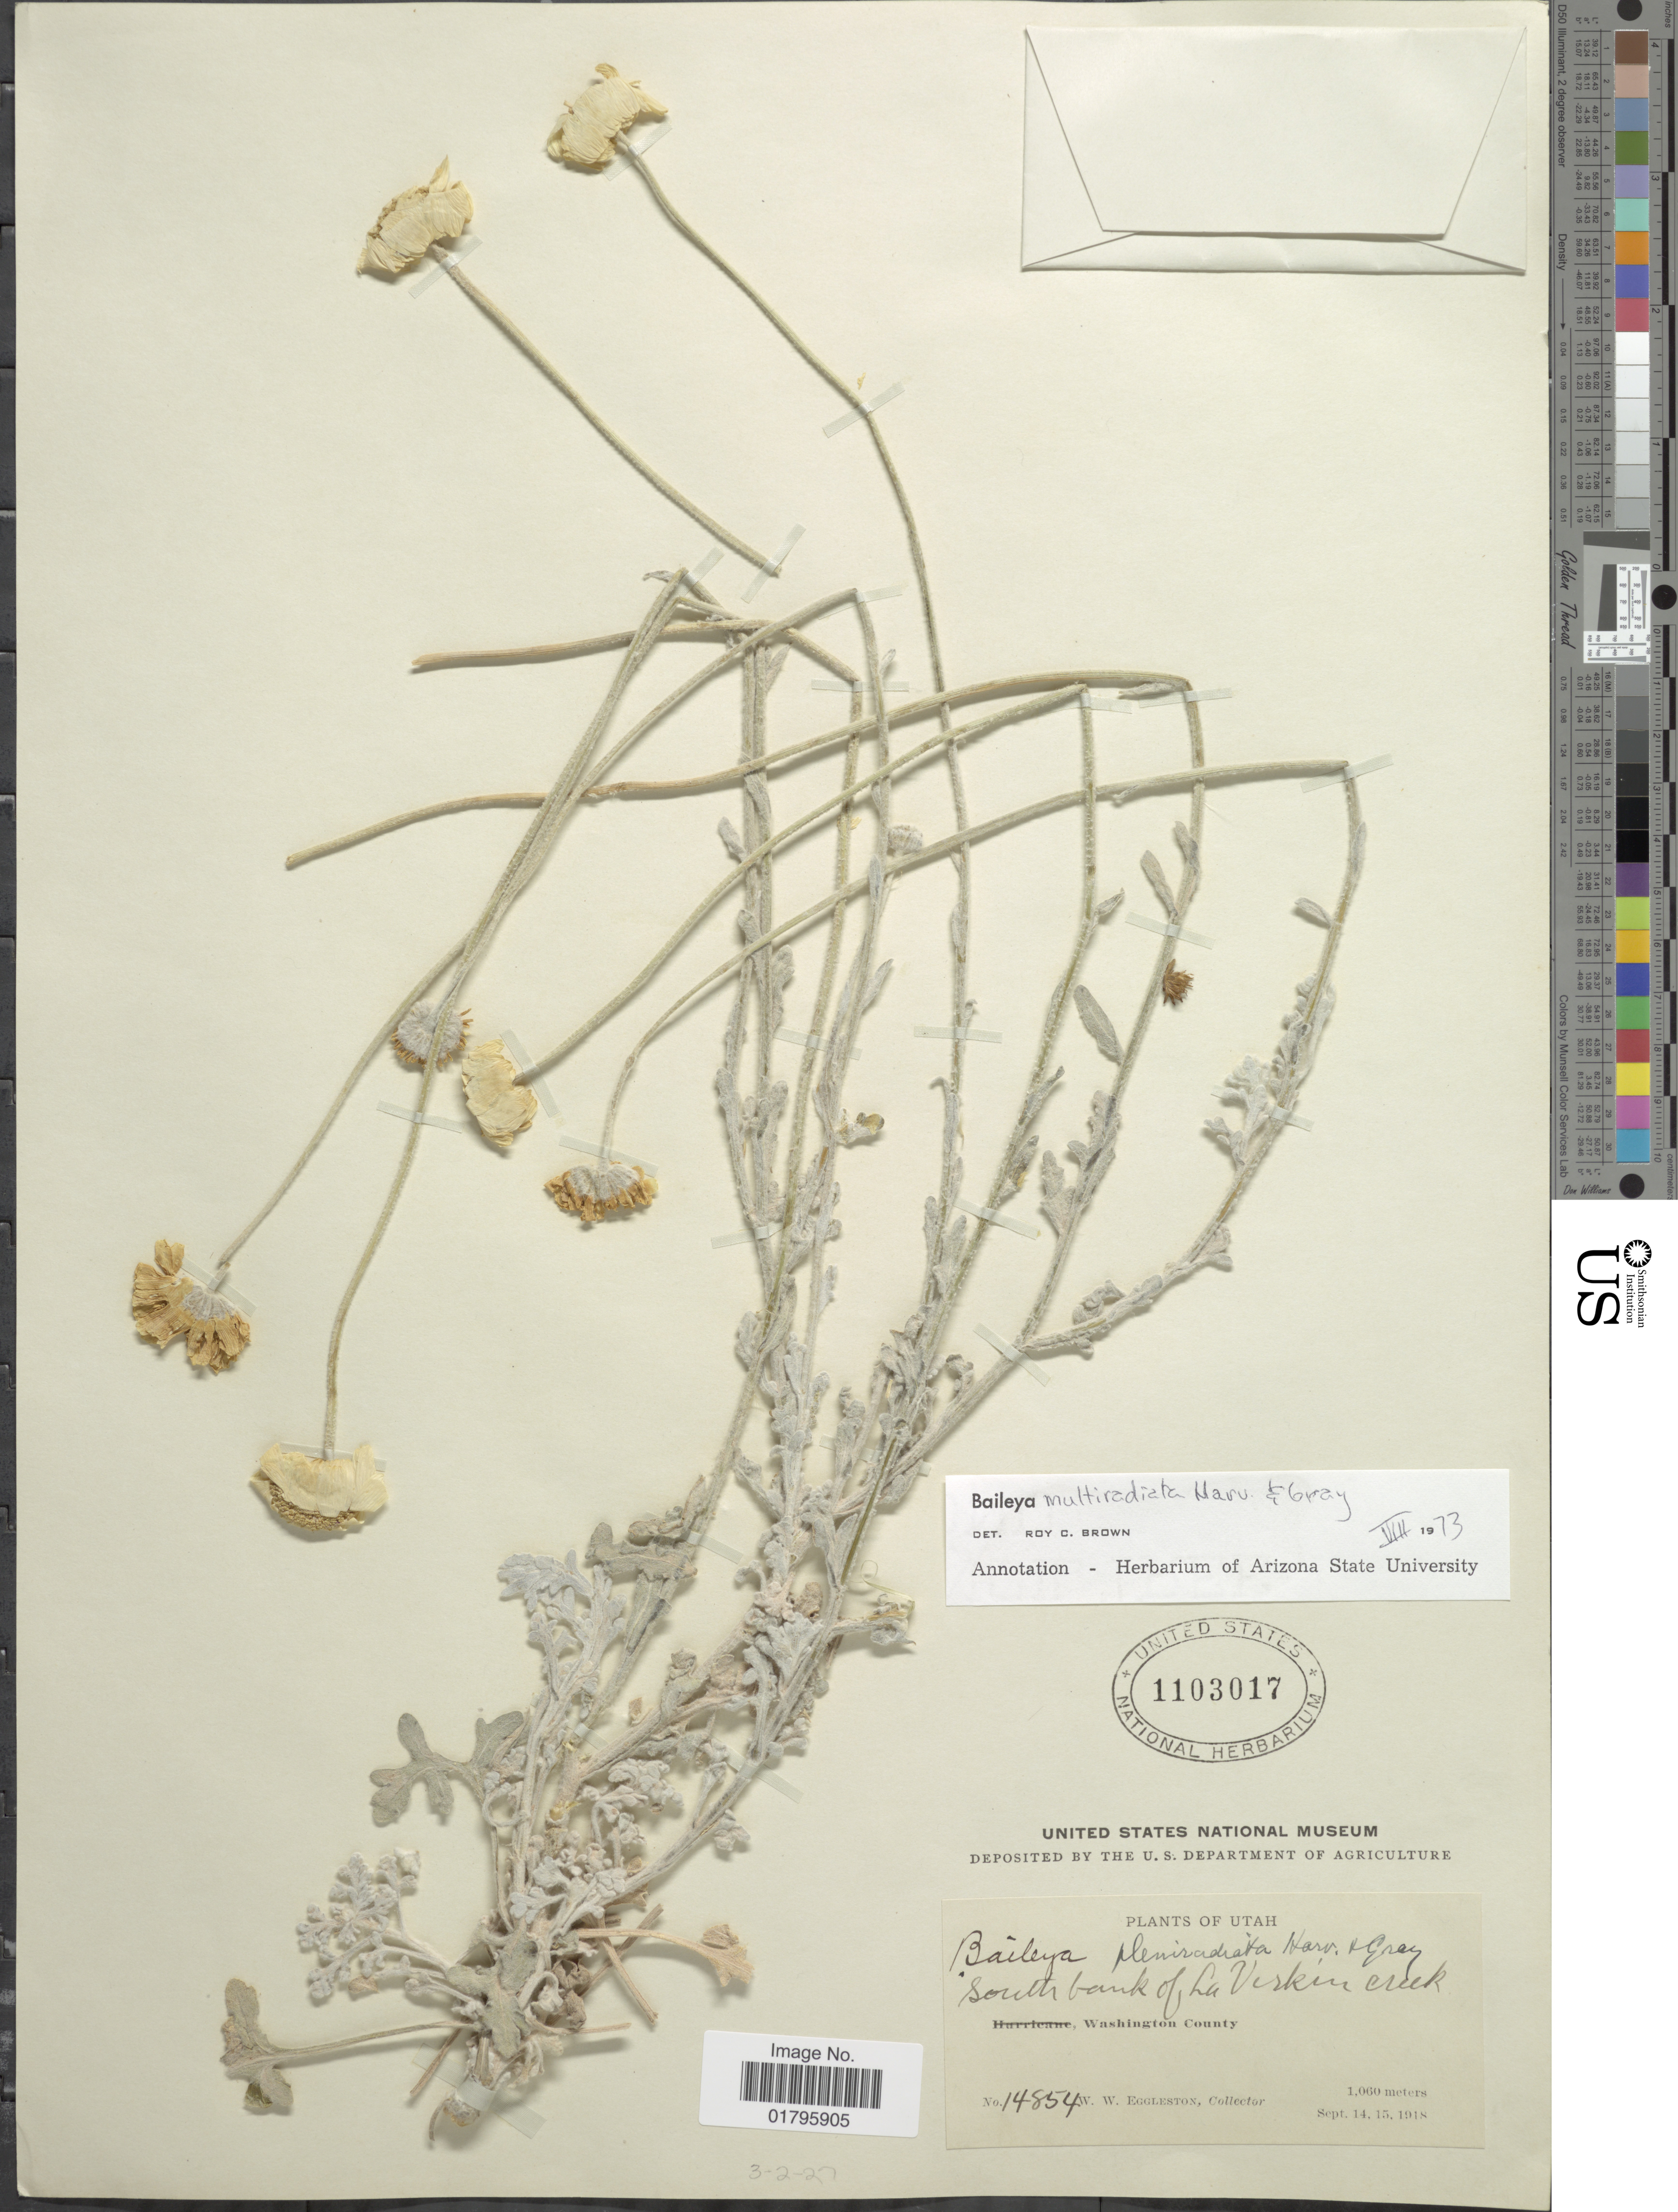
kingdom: Plantae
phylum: Tracheophyta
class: Magnoliopsida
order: Asterales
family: Asteraceae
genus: Baileya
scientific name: Baileya multiradiata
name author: Harv. & A. Gray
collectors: W. W. Eggleston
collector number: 14854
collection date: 1918-09-14/1918-09-15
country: United States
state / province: Utah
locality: Utah, South bank of La Verkin creek, Washington County.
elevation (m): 1060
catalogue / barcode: US 1103017